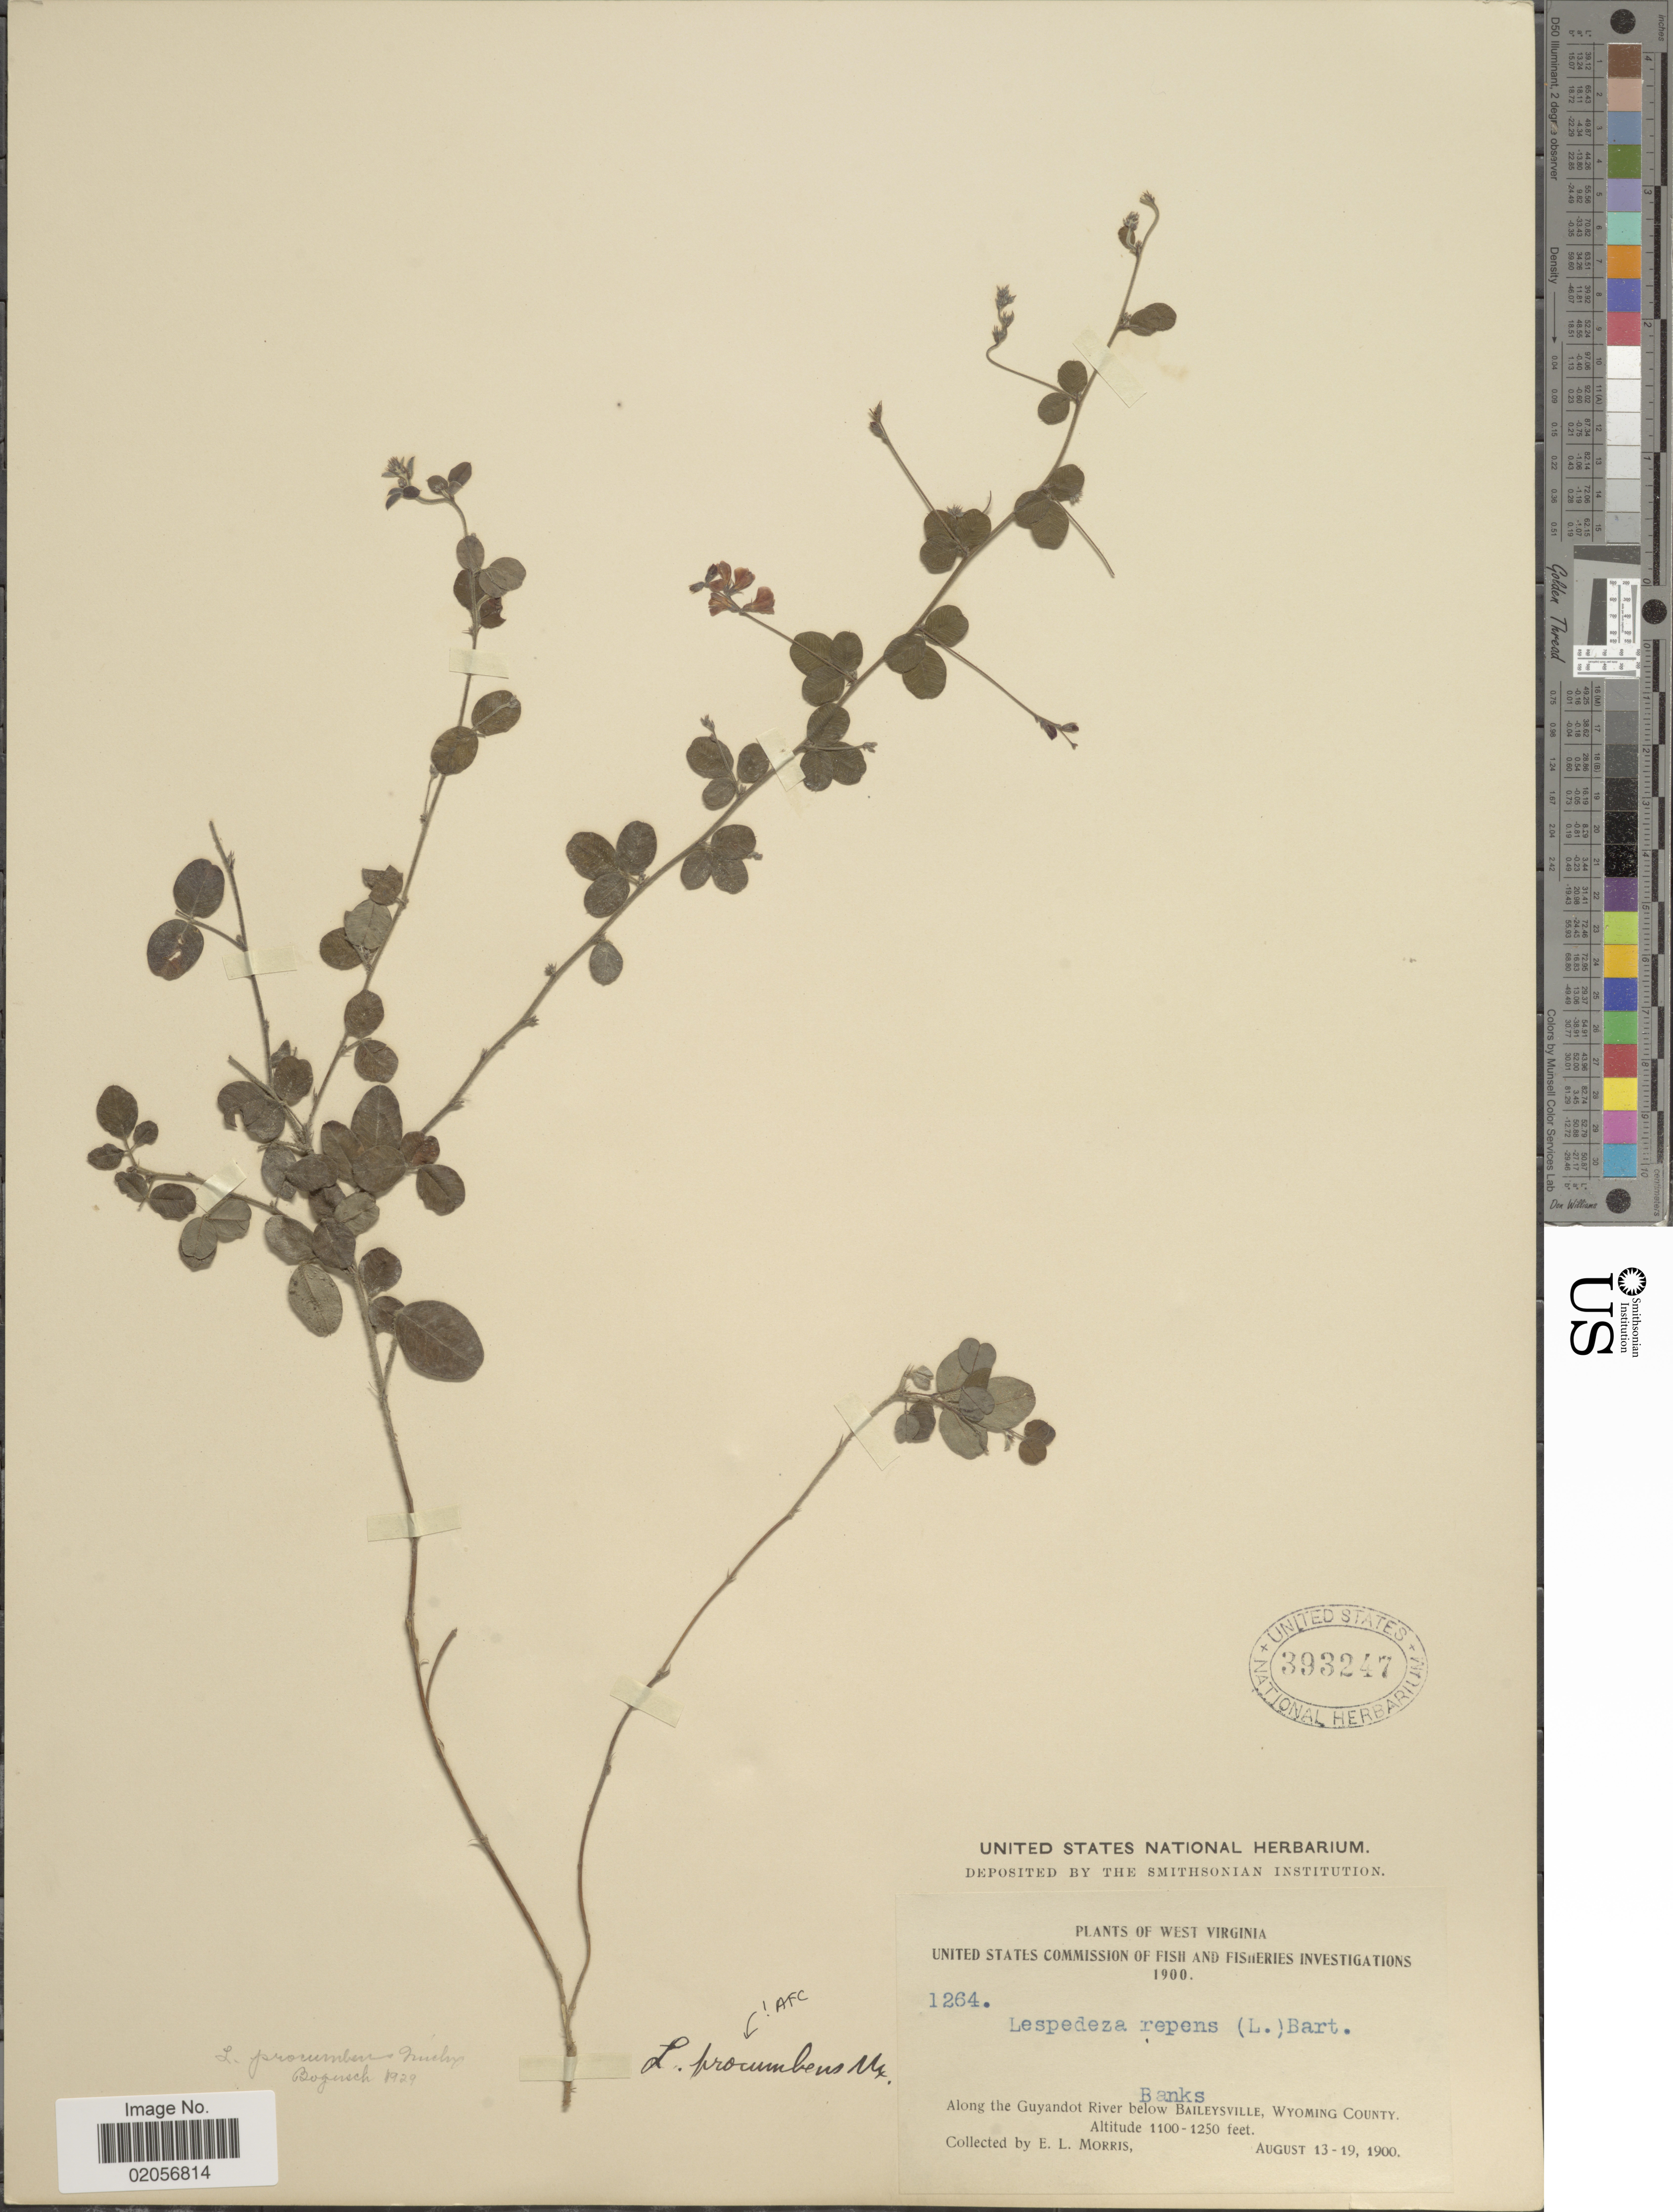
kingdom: Plantae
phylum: Tracheophyta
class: Magnoliopsida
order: Fabales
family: Fabaceae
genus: Lespedeza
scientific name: Lespedeza procumbens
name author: Michx.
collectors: E. Morris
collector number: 1264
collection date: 1900-08-13/1900-08-19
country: United States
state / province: West Virginia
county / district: Wyoming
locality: Along the Guyandot River below Baileysville, Wyoming County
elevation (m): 335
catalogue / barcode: US 393247